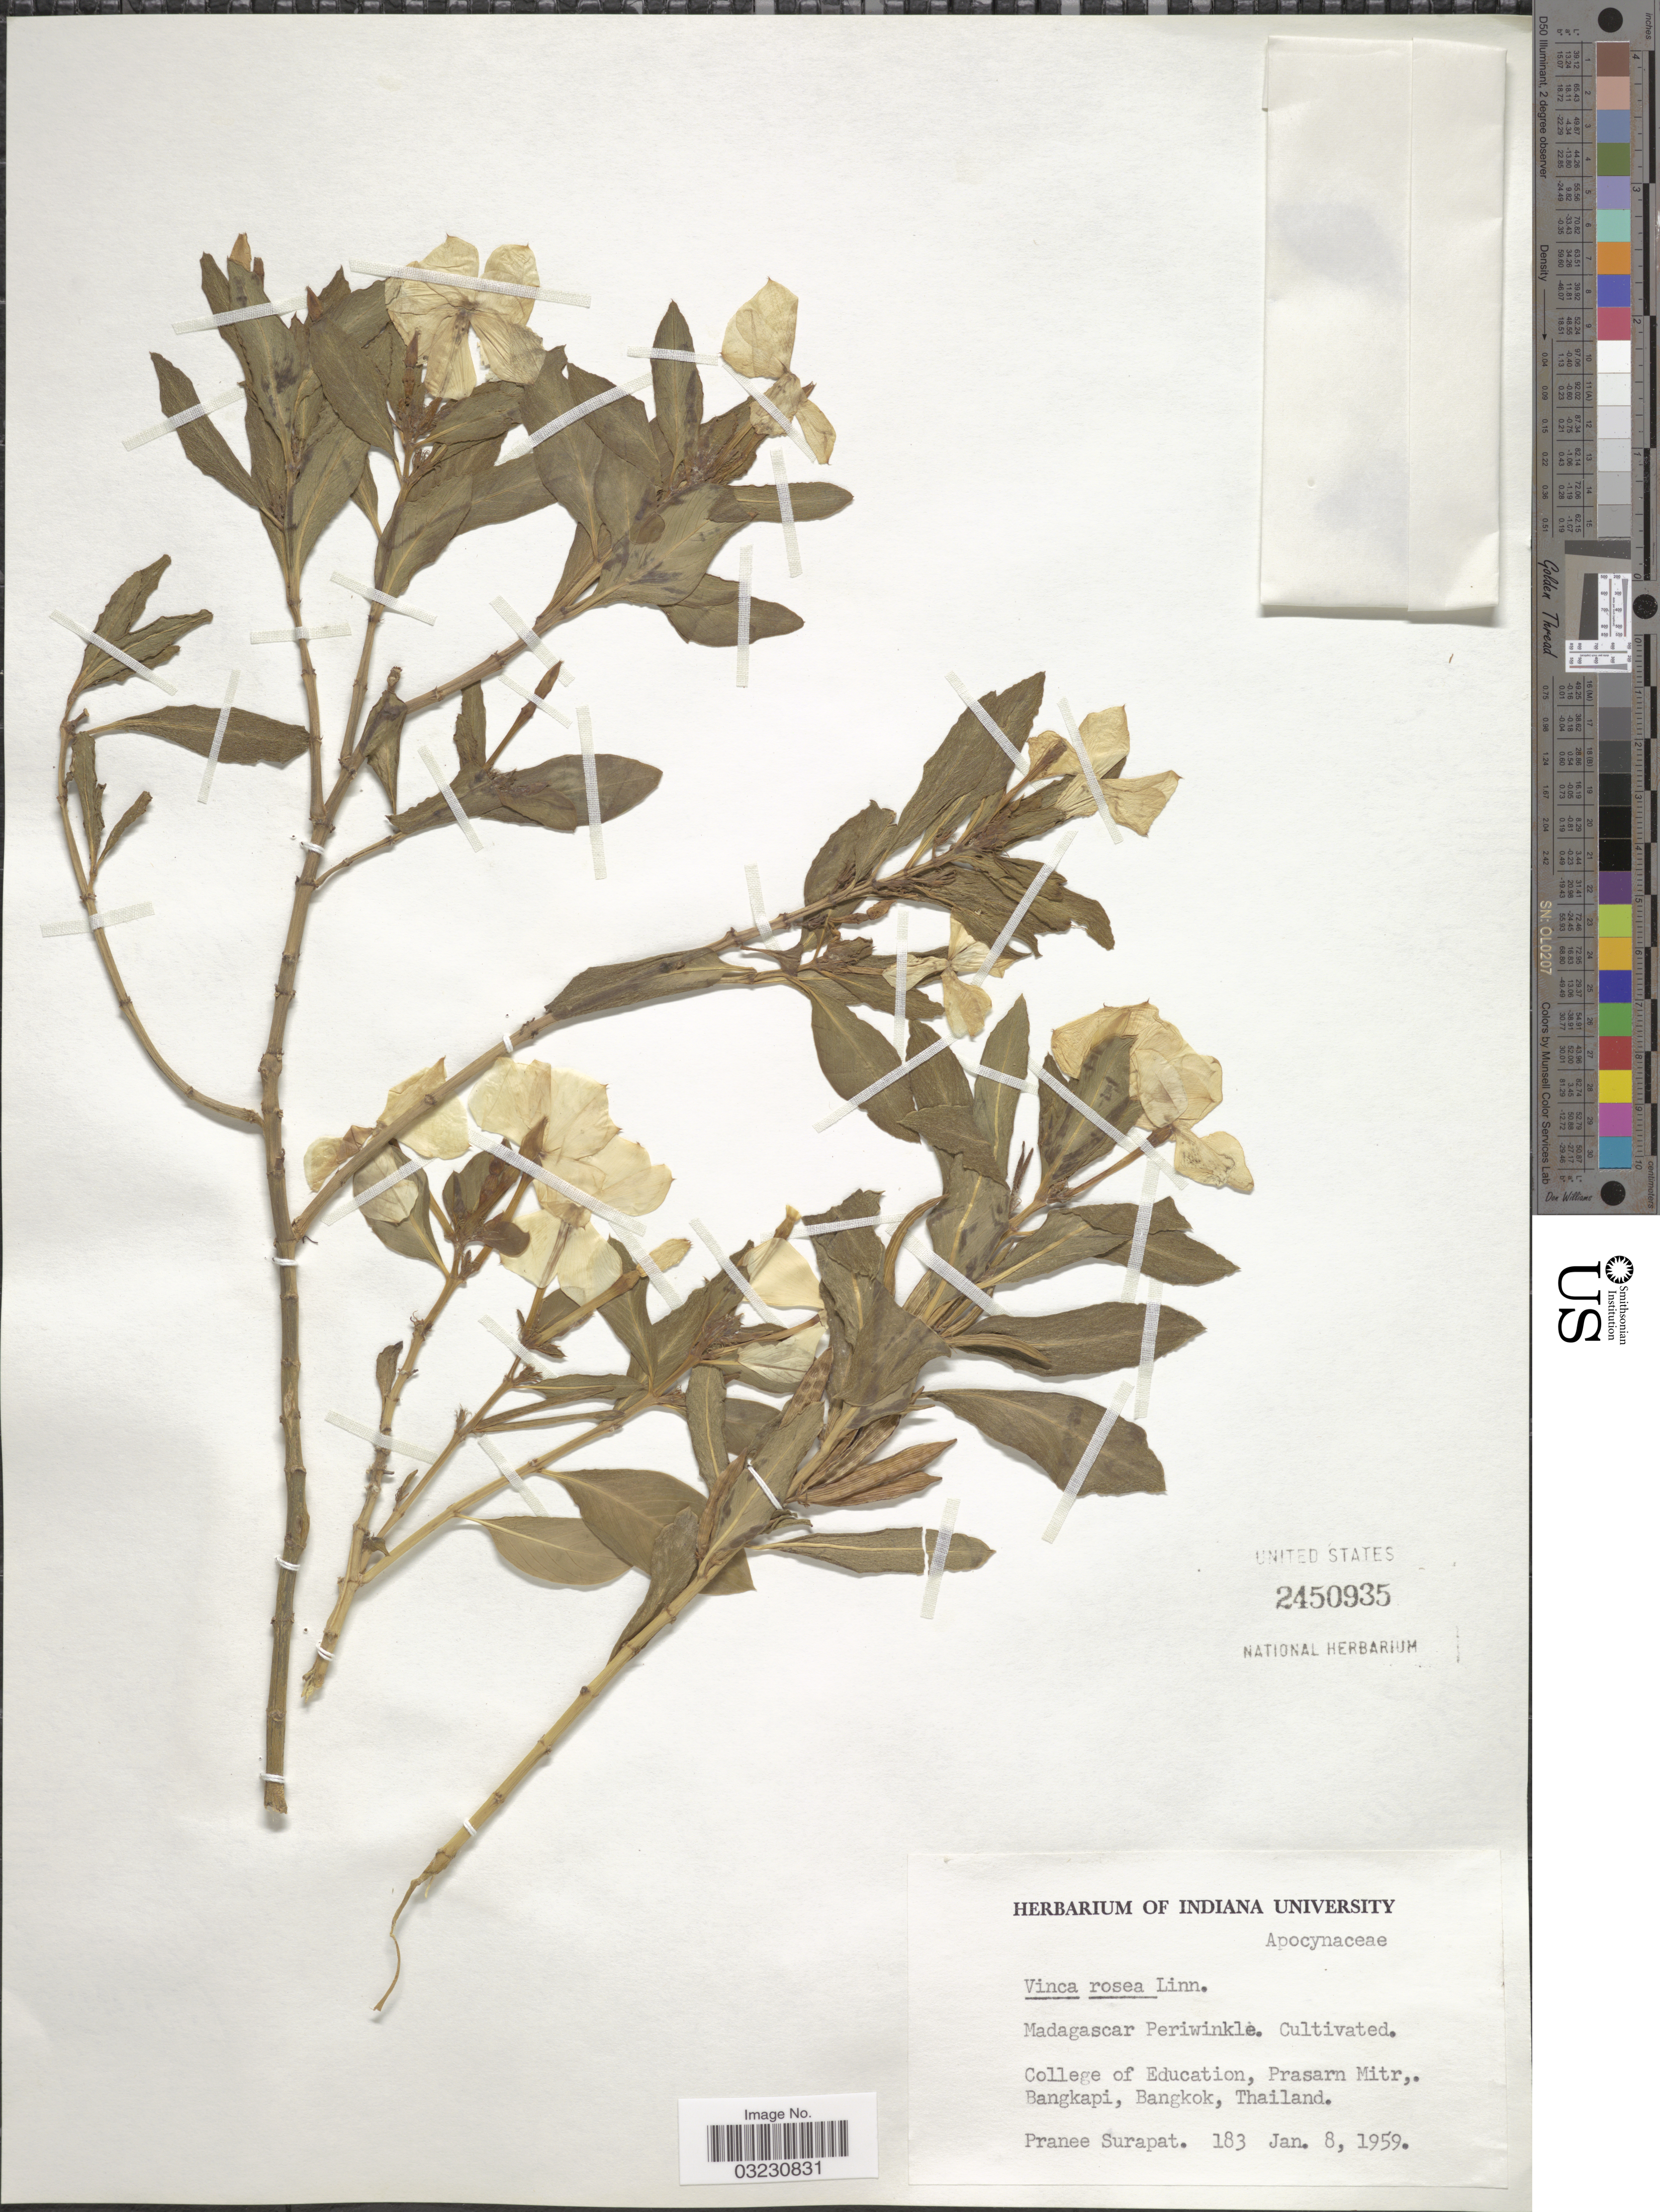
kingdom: Plantae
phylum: Tracheophyta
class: Magnoliopsida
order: Gentianales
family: Apocynaceae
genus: Catharanthus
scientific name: Catharanthus roseus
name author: (L.) G. Don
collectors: P. Surapat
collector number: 183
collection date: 1959-01-08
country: Madagascar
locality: Periwinkle.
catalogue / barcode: US 2450935